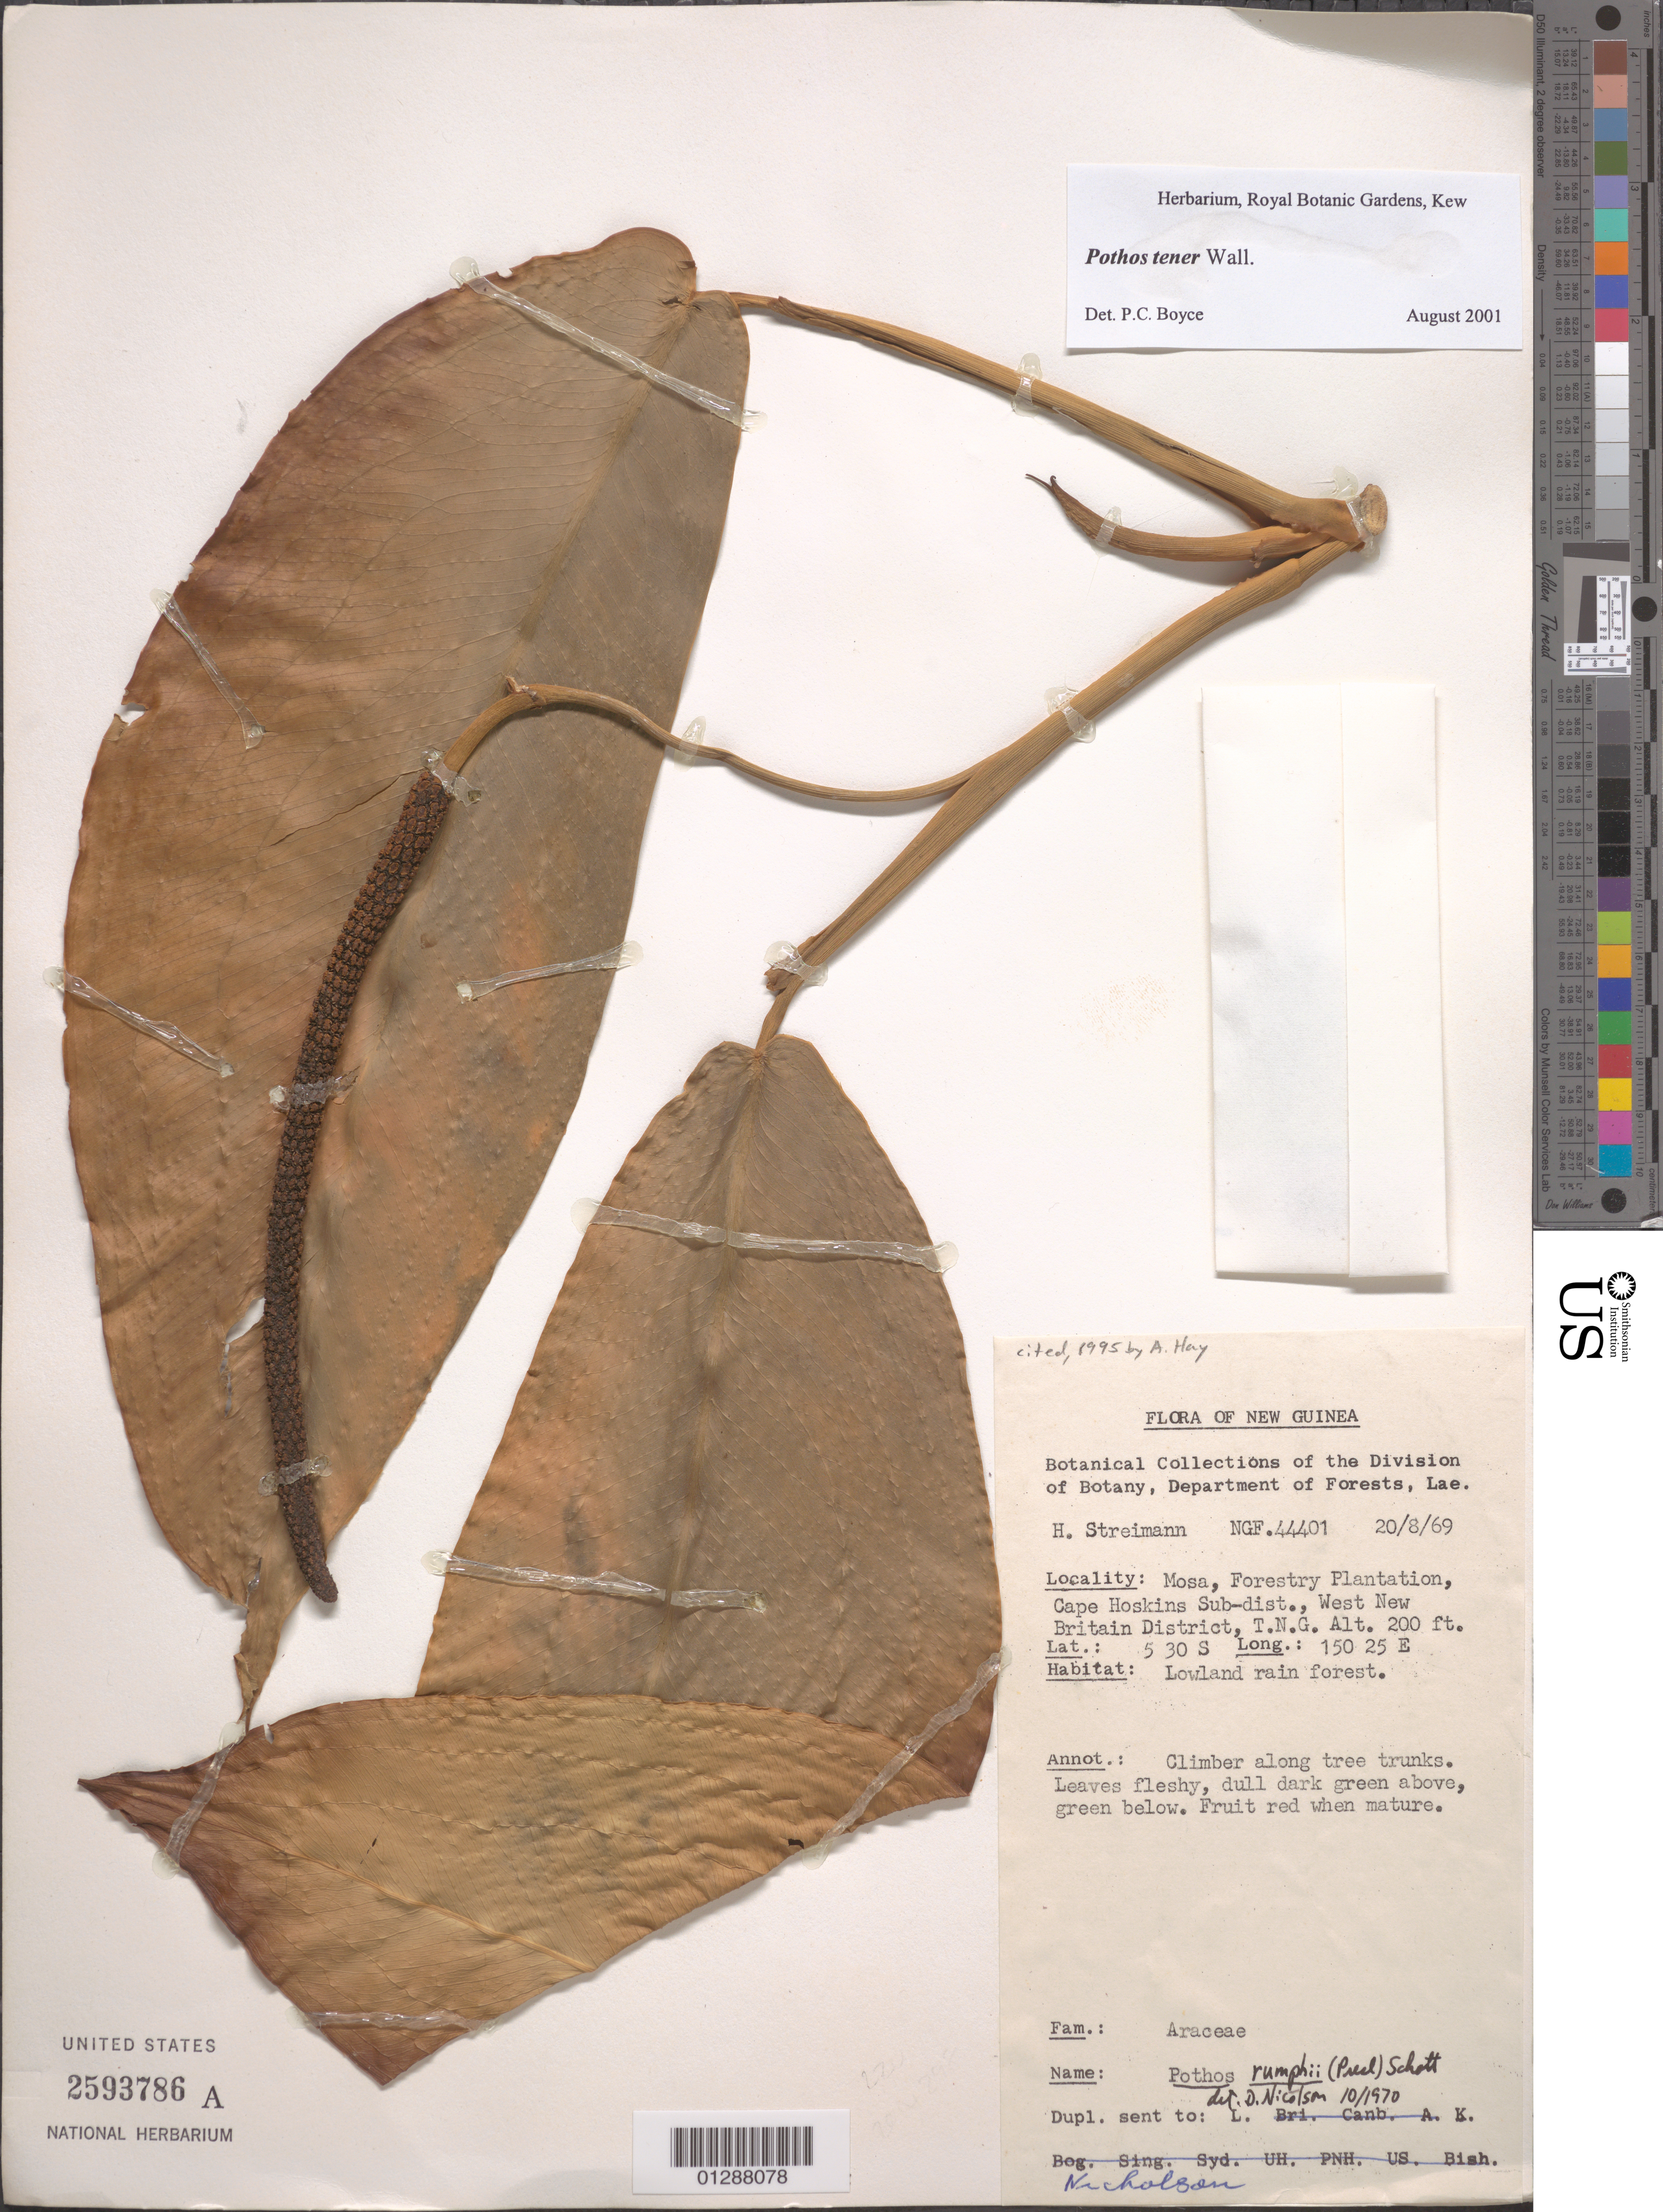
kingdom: Plantae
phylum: Tracheophyta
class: Liliopsida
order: Alismatales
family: Araceae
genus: Pothos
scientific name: Pothos tener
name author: Wall.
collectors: H. Streimann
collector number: NGF 44401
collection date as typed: Transcribed d/m/y: 20/8/69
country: Papua New Guinea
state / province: West New Britain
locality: New Guinea. Mosa, Forestry Plantation, Cape Hoskins Sub-dist., West New Britain District, T.N.G.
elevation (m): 61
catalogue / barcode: US 2593786A